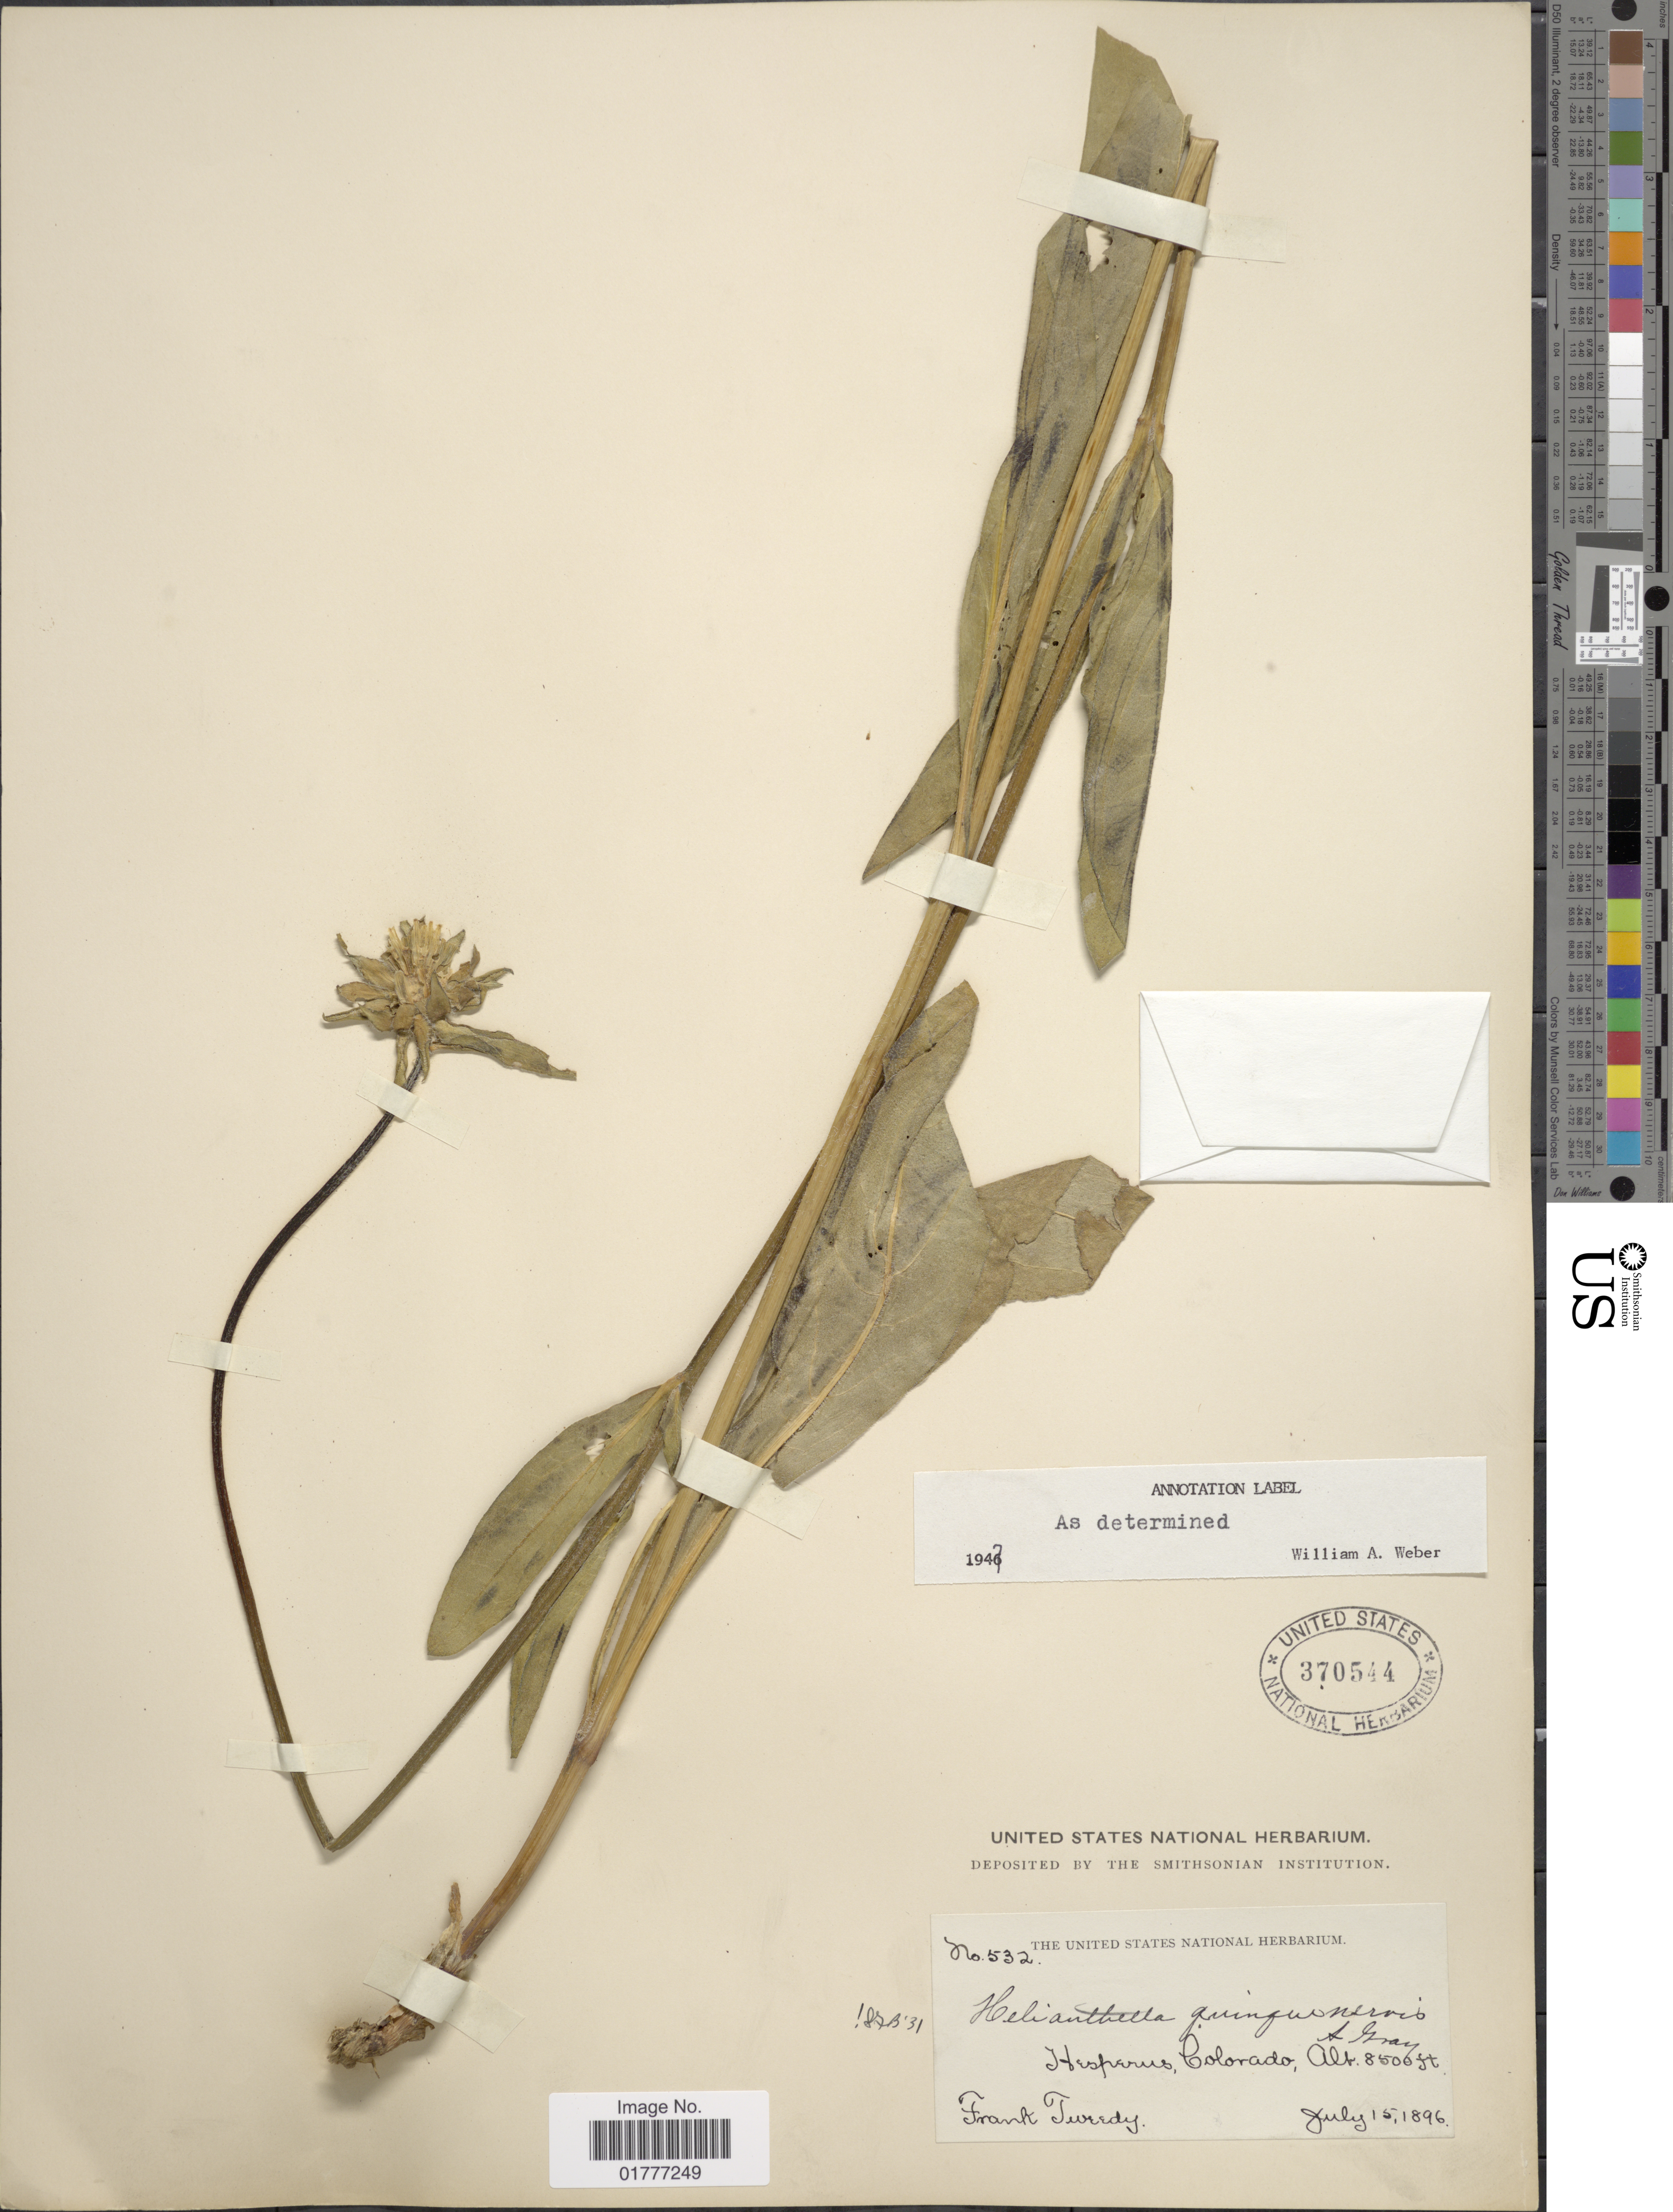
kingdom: Plantae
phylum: Tracheophyta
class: Magnoliopsida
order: Asterales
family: Asteraceae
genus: Helianthella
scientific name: Helianthella quinquenervis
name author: (Hook.) A. Gray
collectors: F. Tweedy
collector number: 532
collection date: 1896-07-15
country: United States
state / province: Colorado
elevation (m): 2591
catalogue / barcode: US 370544